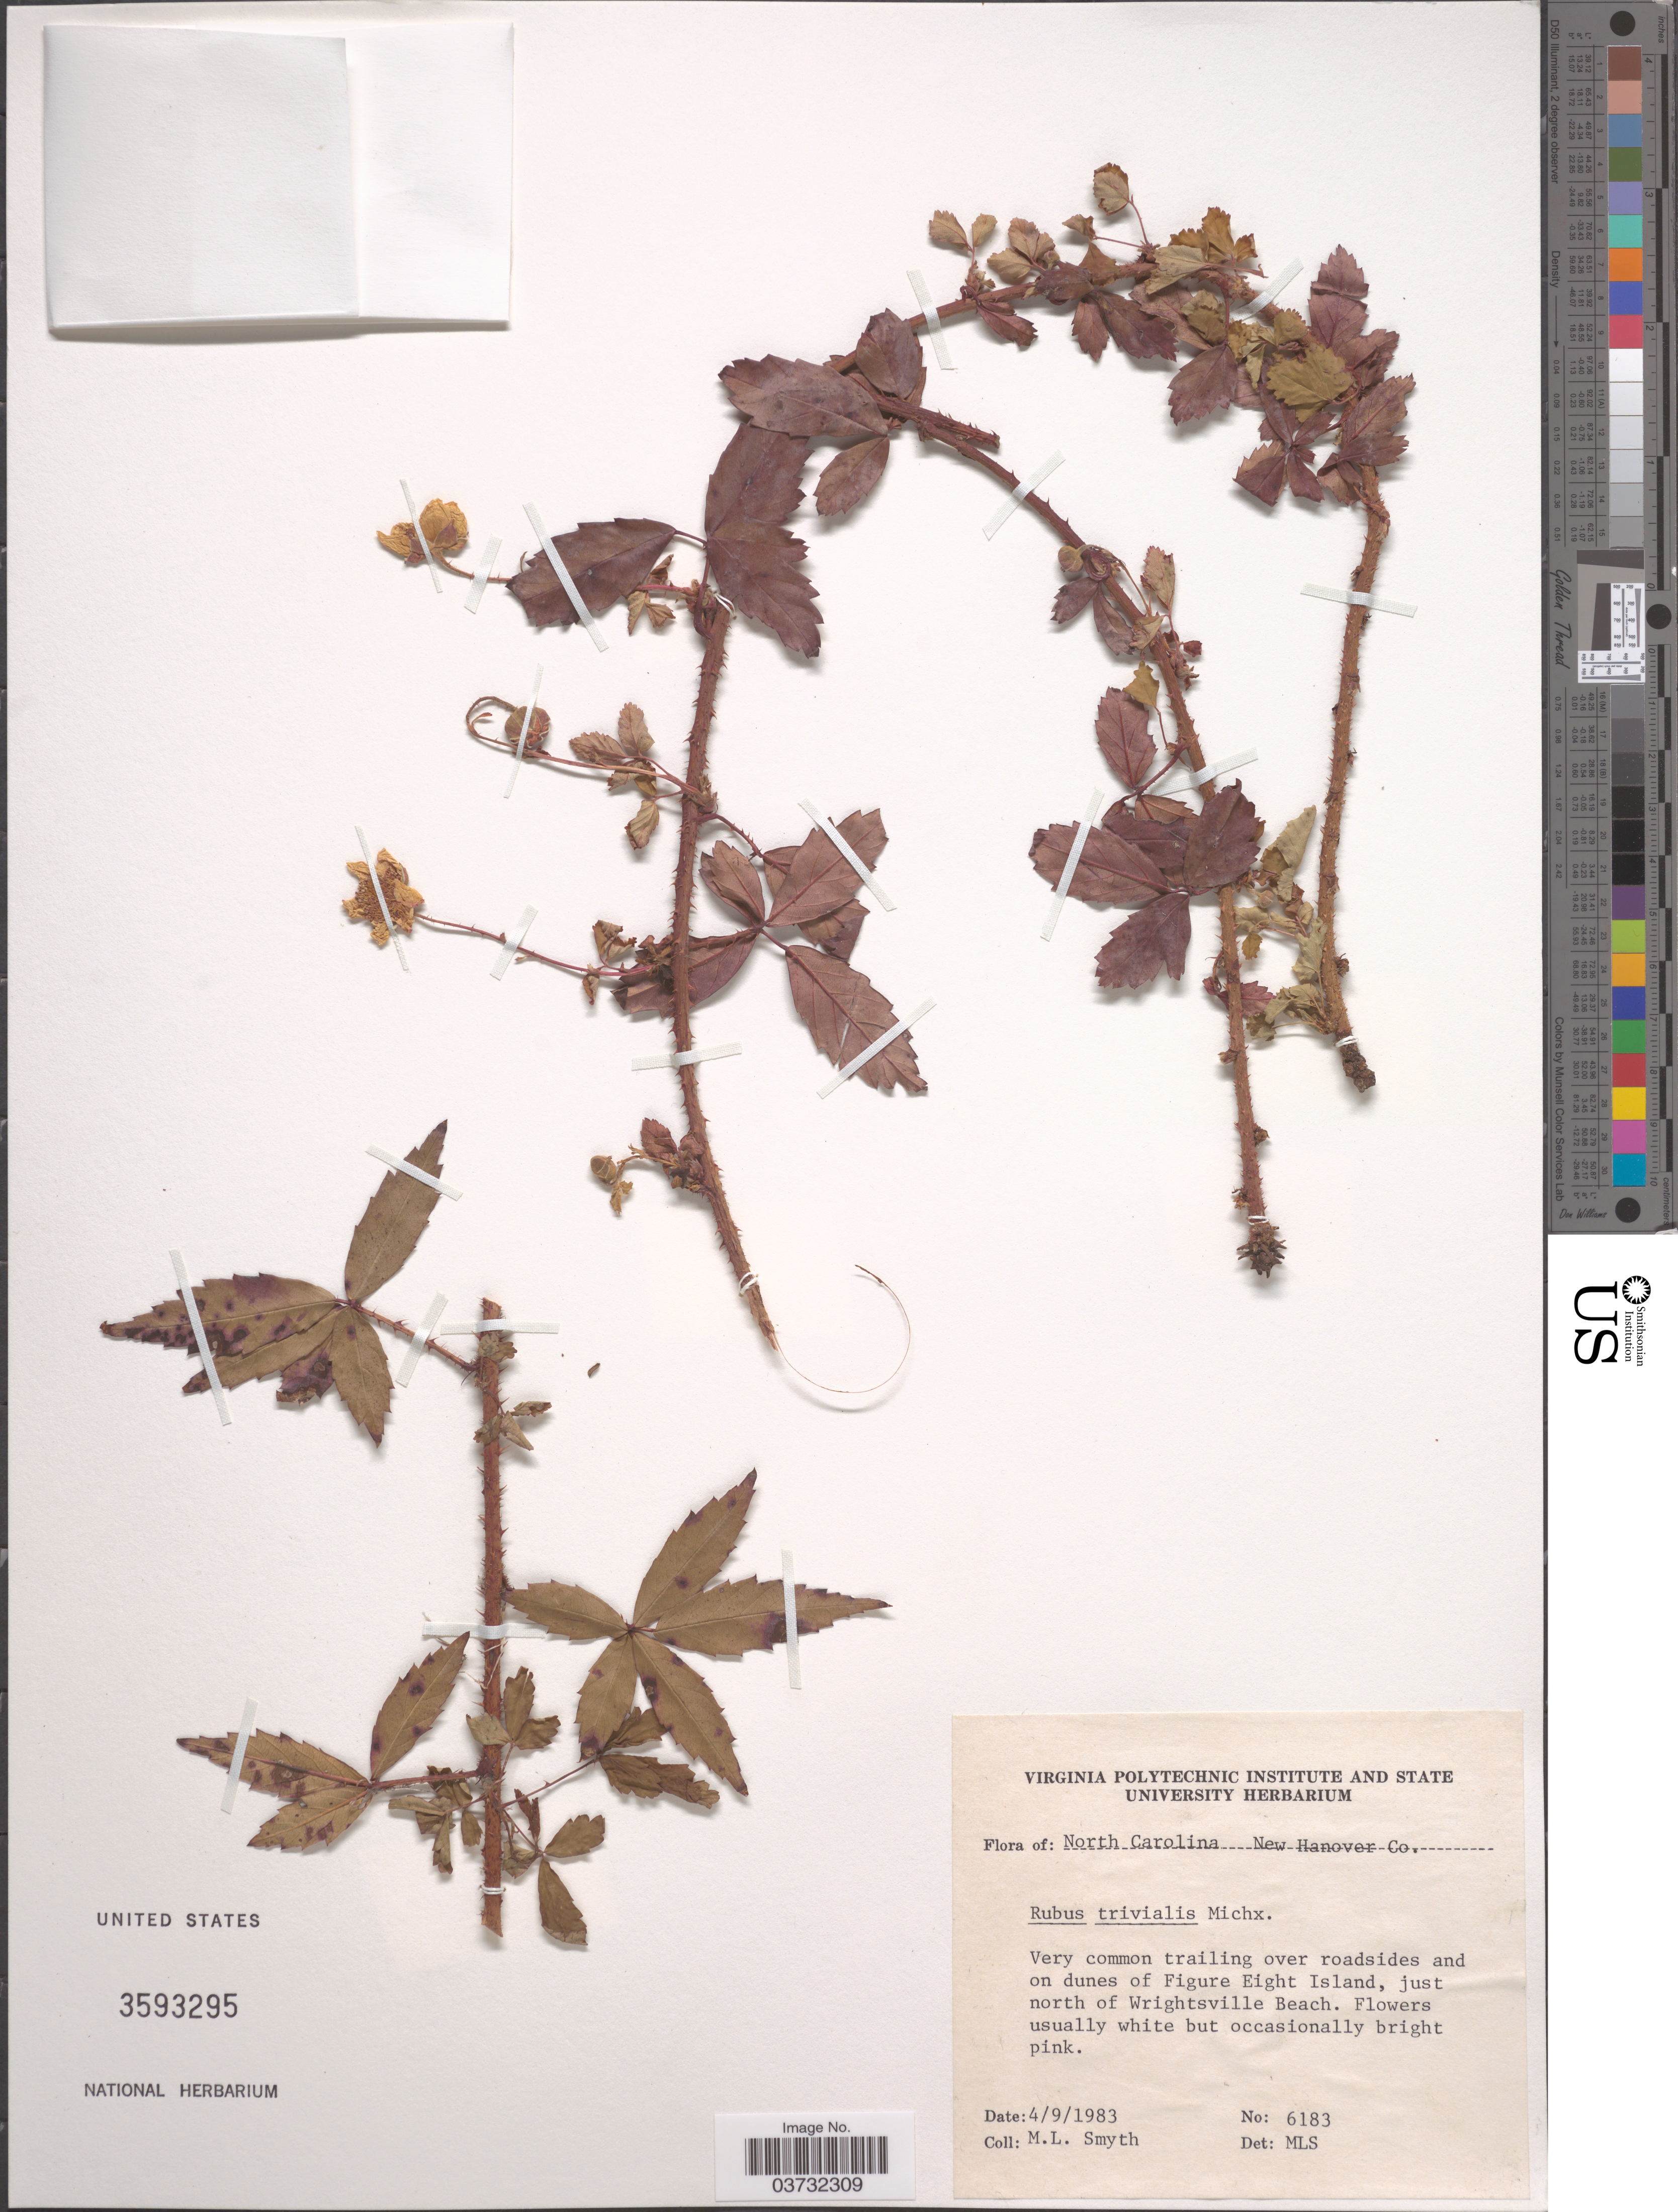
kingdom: Plantae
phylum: Tracheophyta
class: Magnoliopsida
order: Rosales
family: Rosaceae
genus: Rubus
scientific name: Rubus trivialis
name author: Michx.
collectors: M. Smyth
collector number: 6183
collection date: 1983-04-09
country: United States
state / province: North Carolina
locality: New Hanover Co. Trailing over roadsides and on dunes of Figure Eight Island, just north of Wrightsville Beach.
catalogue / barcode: US 3593295